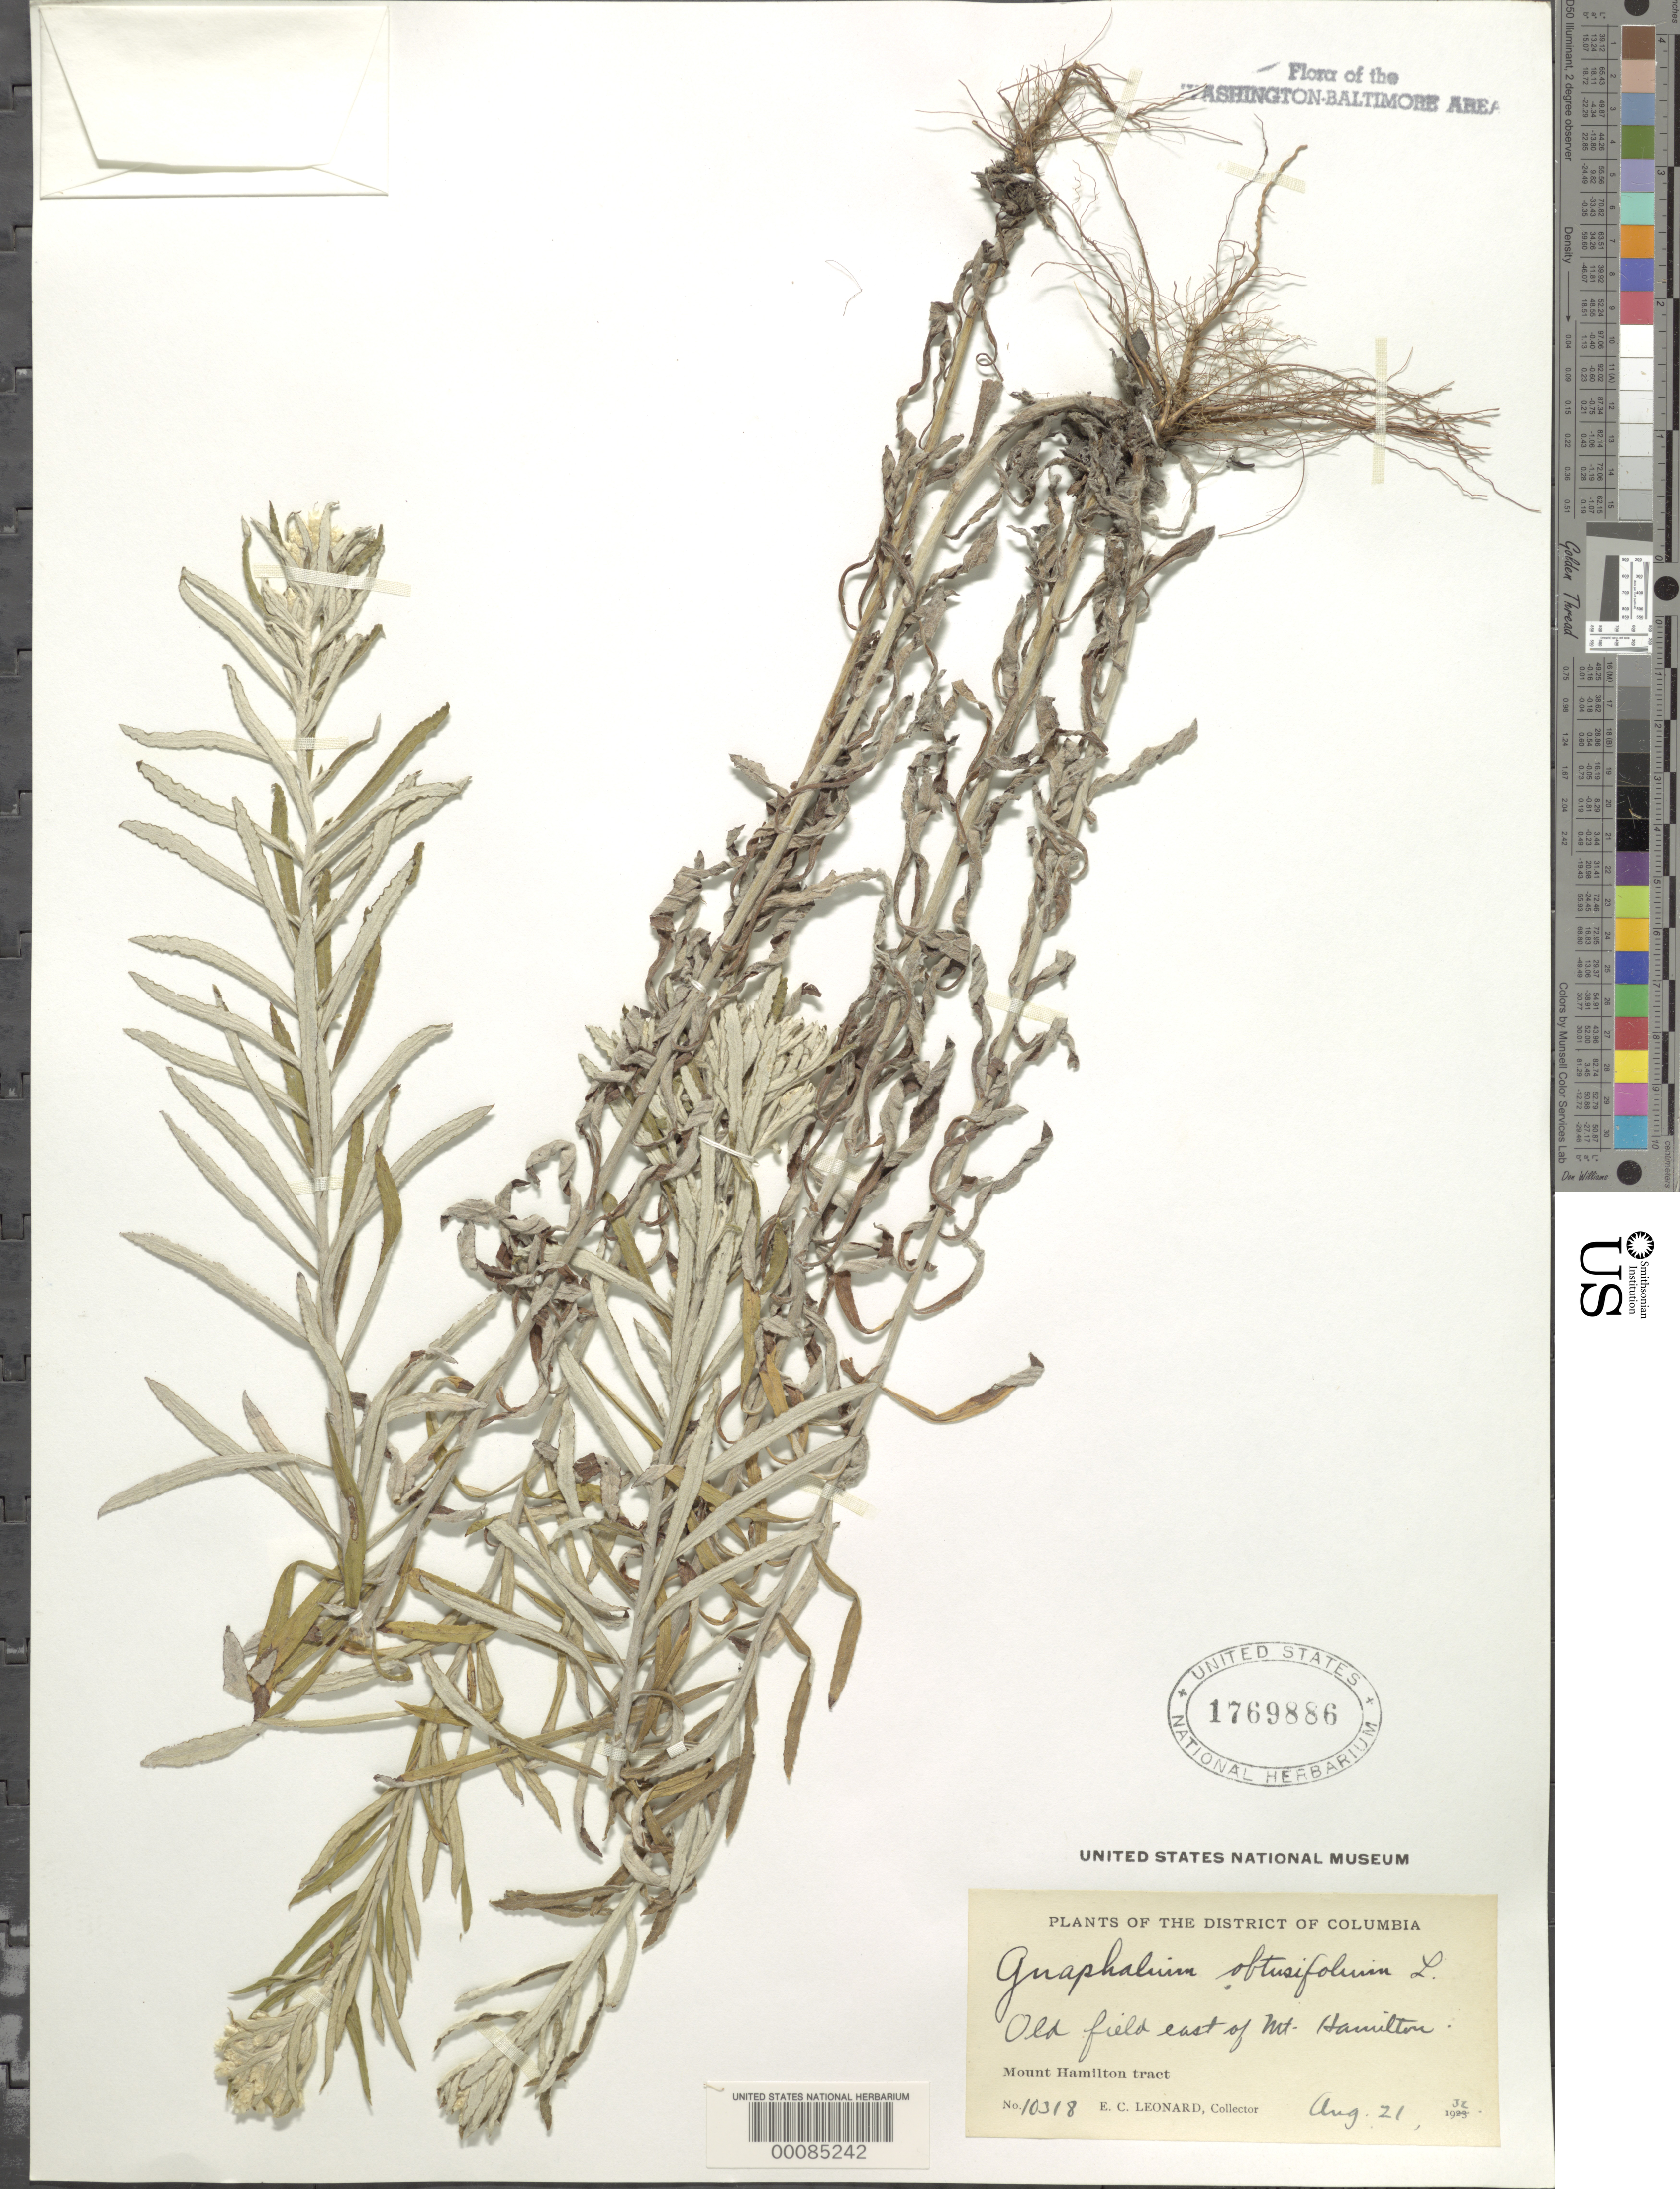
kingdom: Plantae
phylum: Tracheophyta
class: Magnoliopsida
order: Asterales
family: Asteraceae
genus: Pseudognaphalium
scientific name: Pseudognaphalium obtusifolium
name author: (L.) Hilliard & B.L. Burtt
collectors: E. C. Leonard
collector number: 10318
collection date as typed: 21 Aug 1932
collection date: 1932-08-21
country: United States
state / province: District of Columbia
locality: East of Mount Hamilton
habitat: Old field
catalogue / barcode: US 1769886